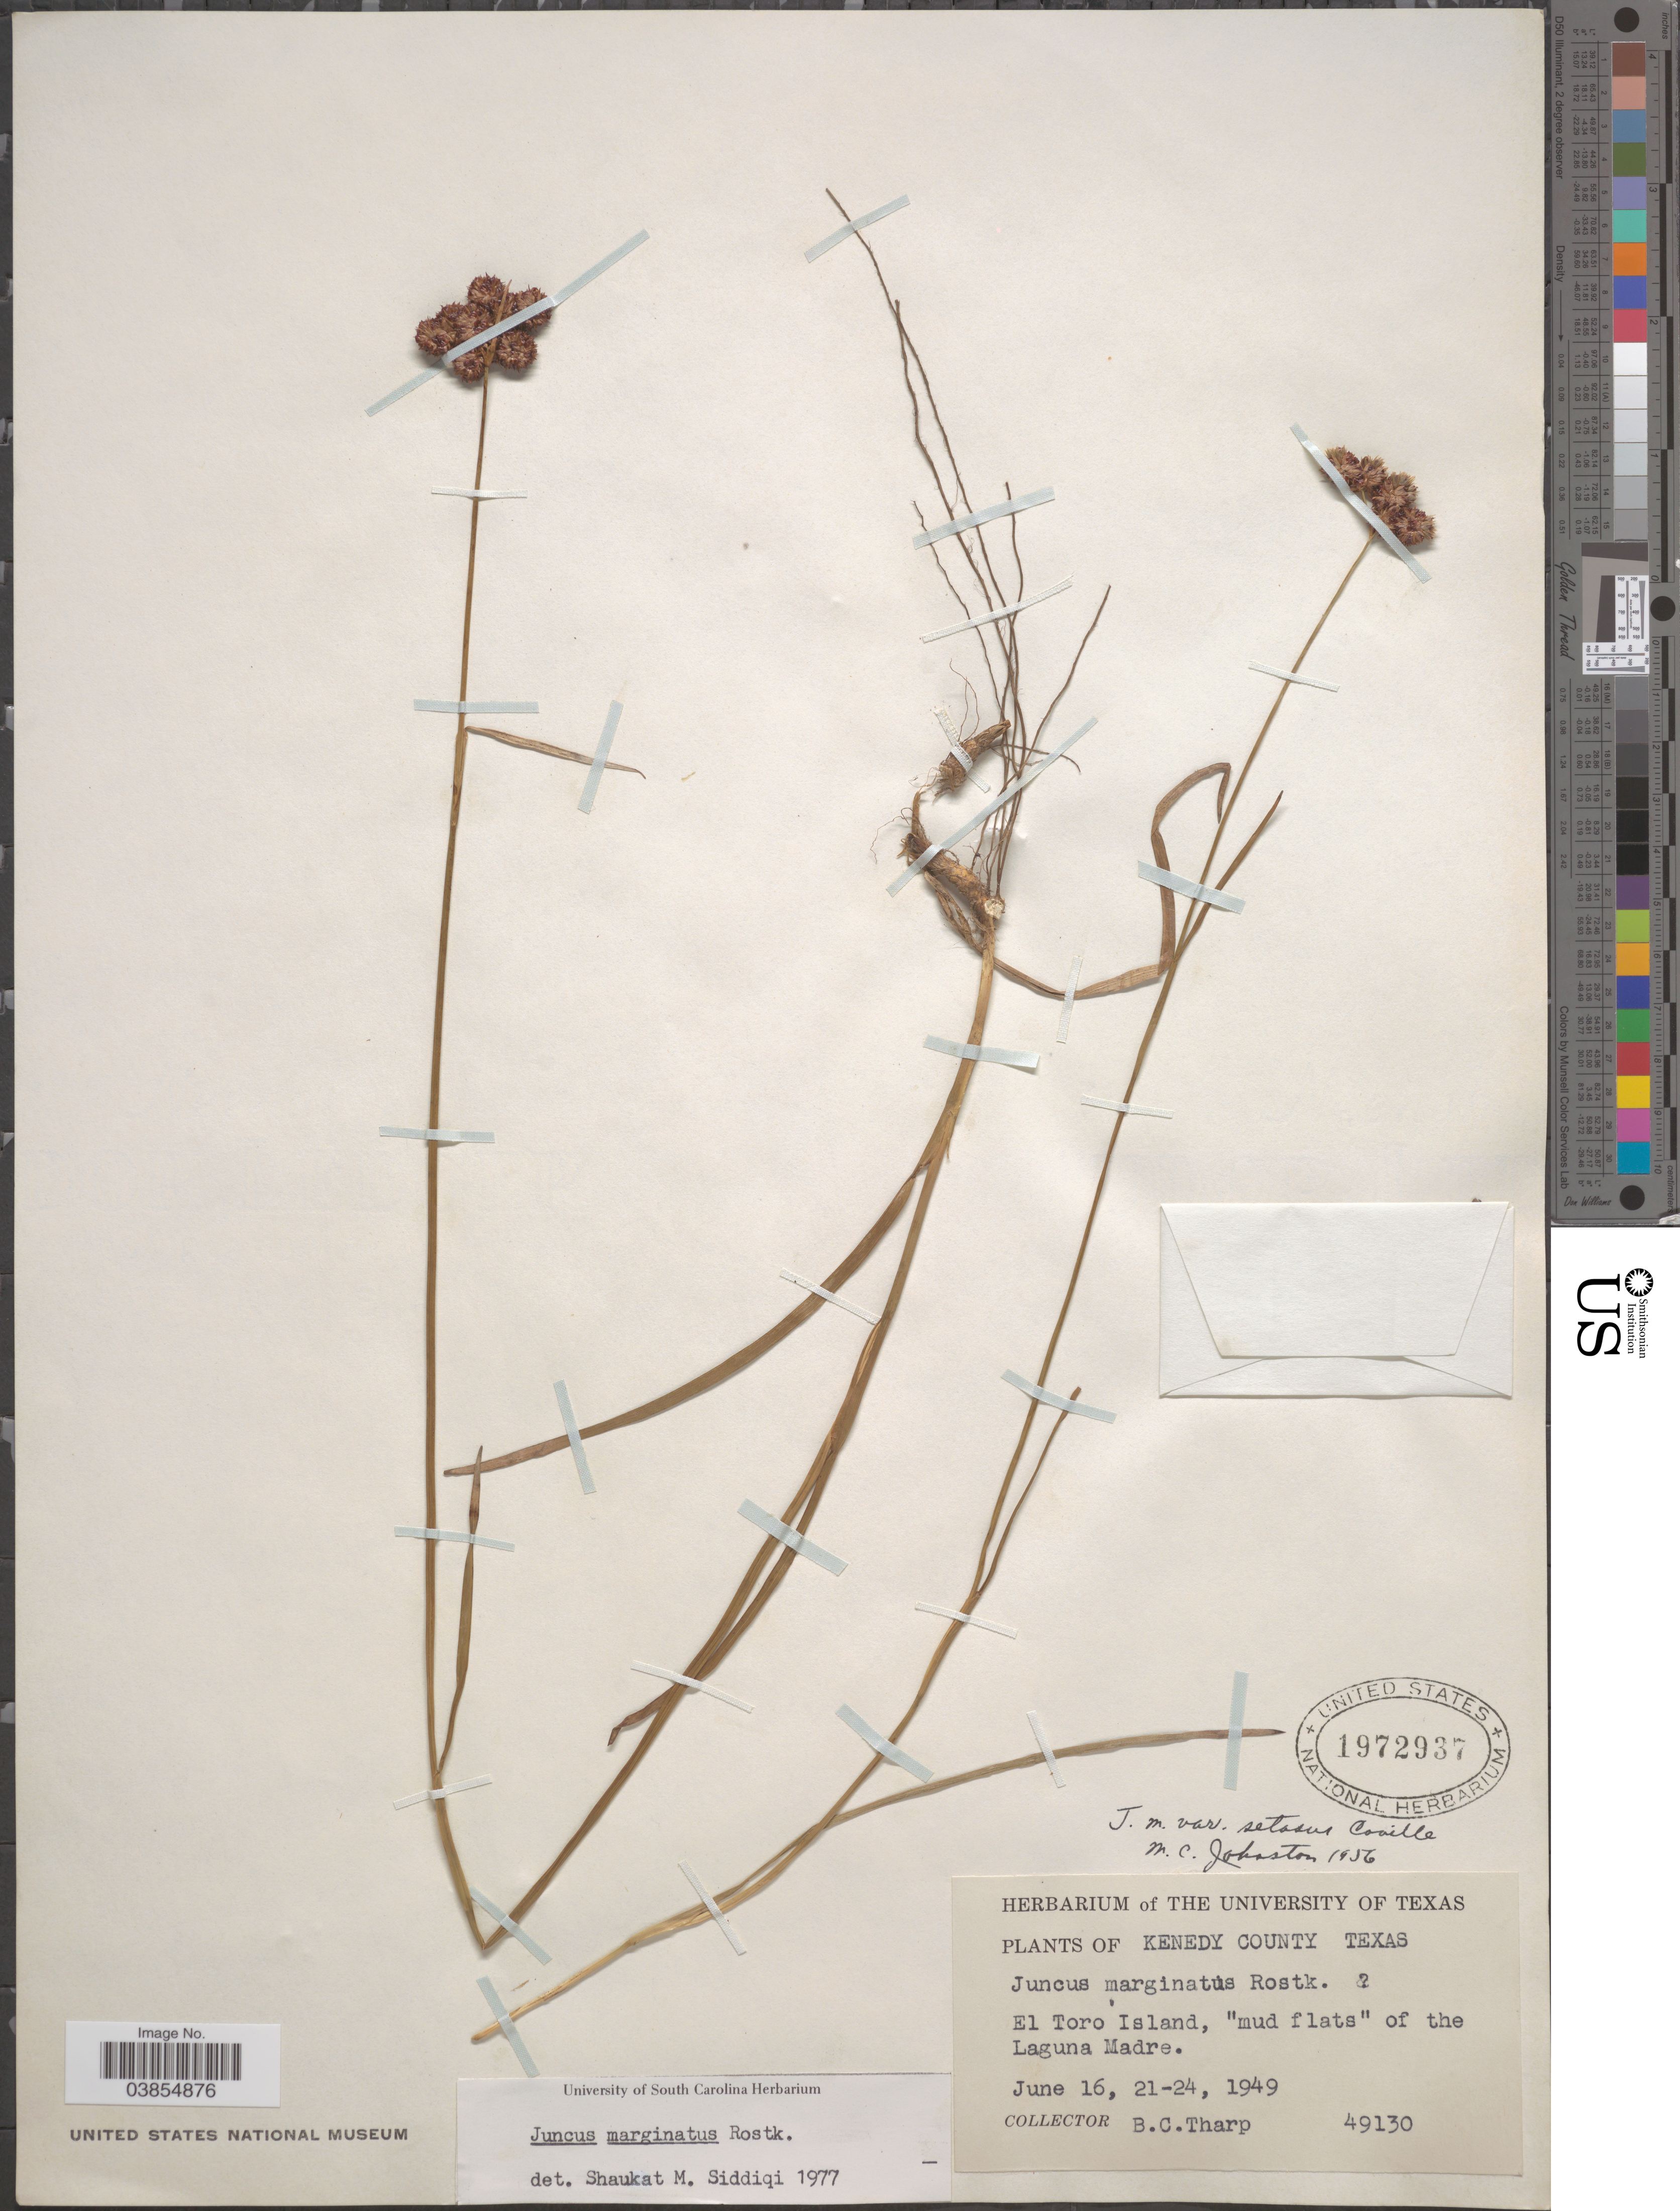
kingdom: Plantae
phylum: Tracheophyta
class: Liliopsida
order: Poales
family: Juncaceae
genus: Juncus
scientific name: Juncus marginatus var. setosus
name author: Coville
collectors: B. C. Tharp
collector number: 49130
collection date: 1949-06-16/1949-06-24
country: United States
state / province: Texas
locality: Kenedy County. El Toro Island, "mud flats" of the Laguna Madre.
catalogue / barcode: US 1972937